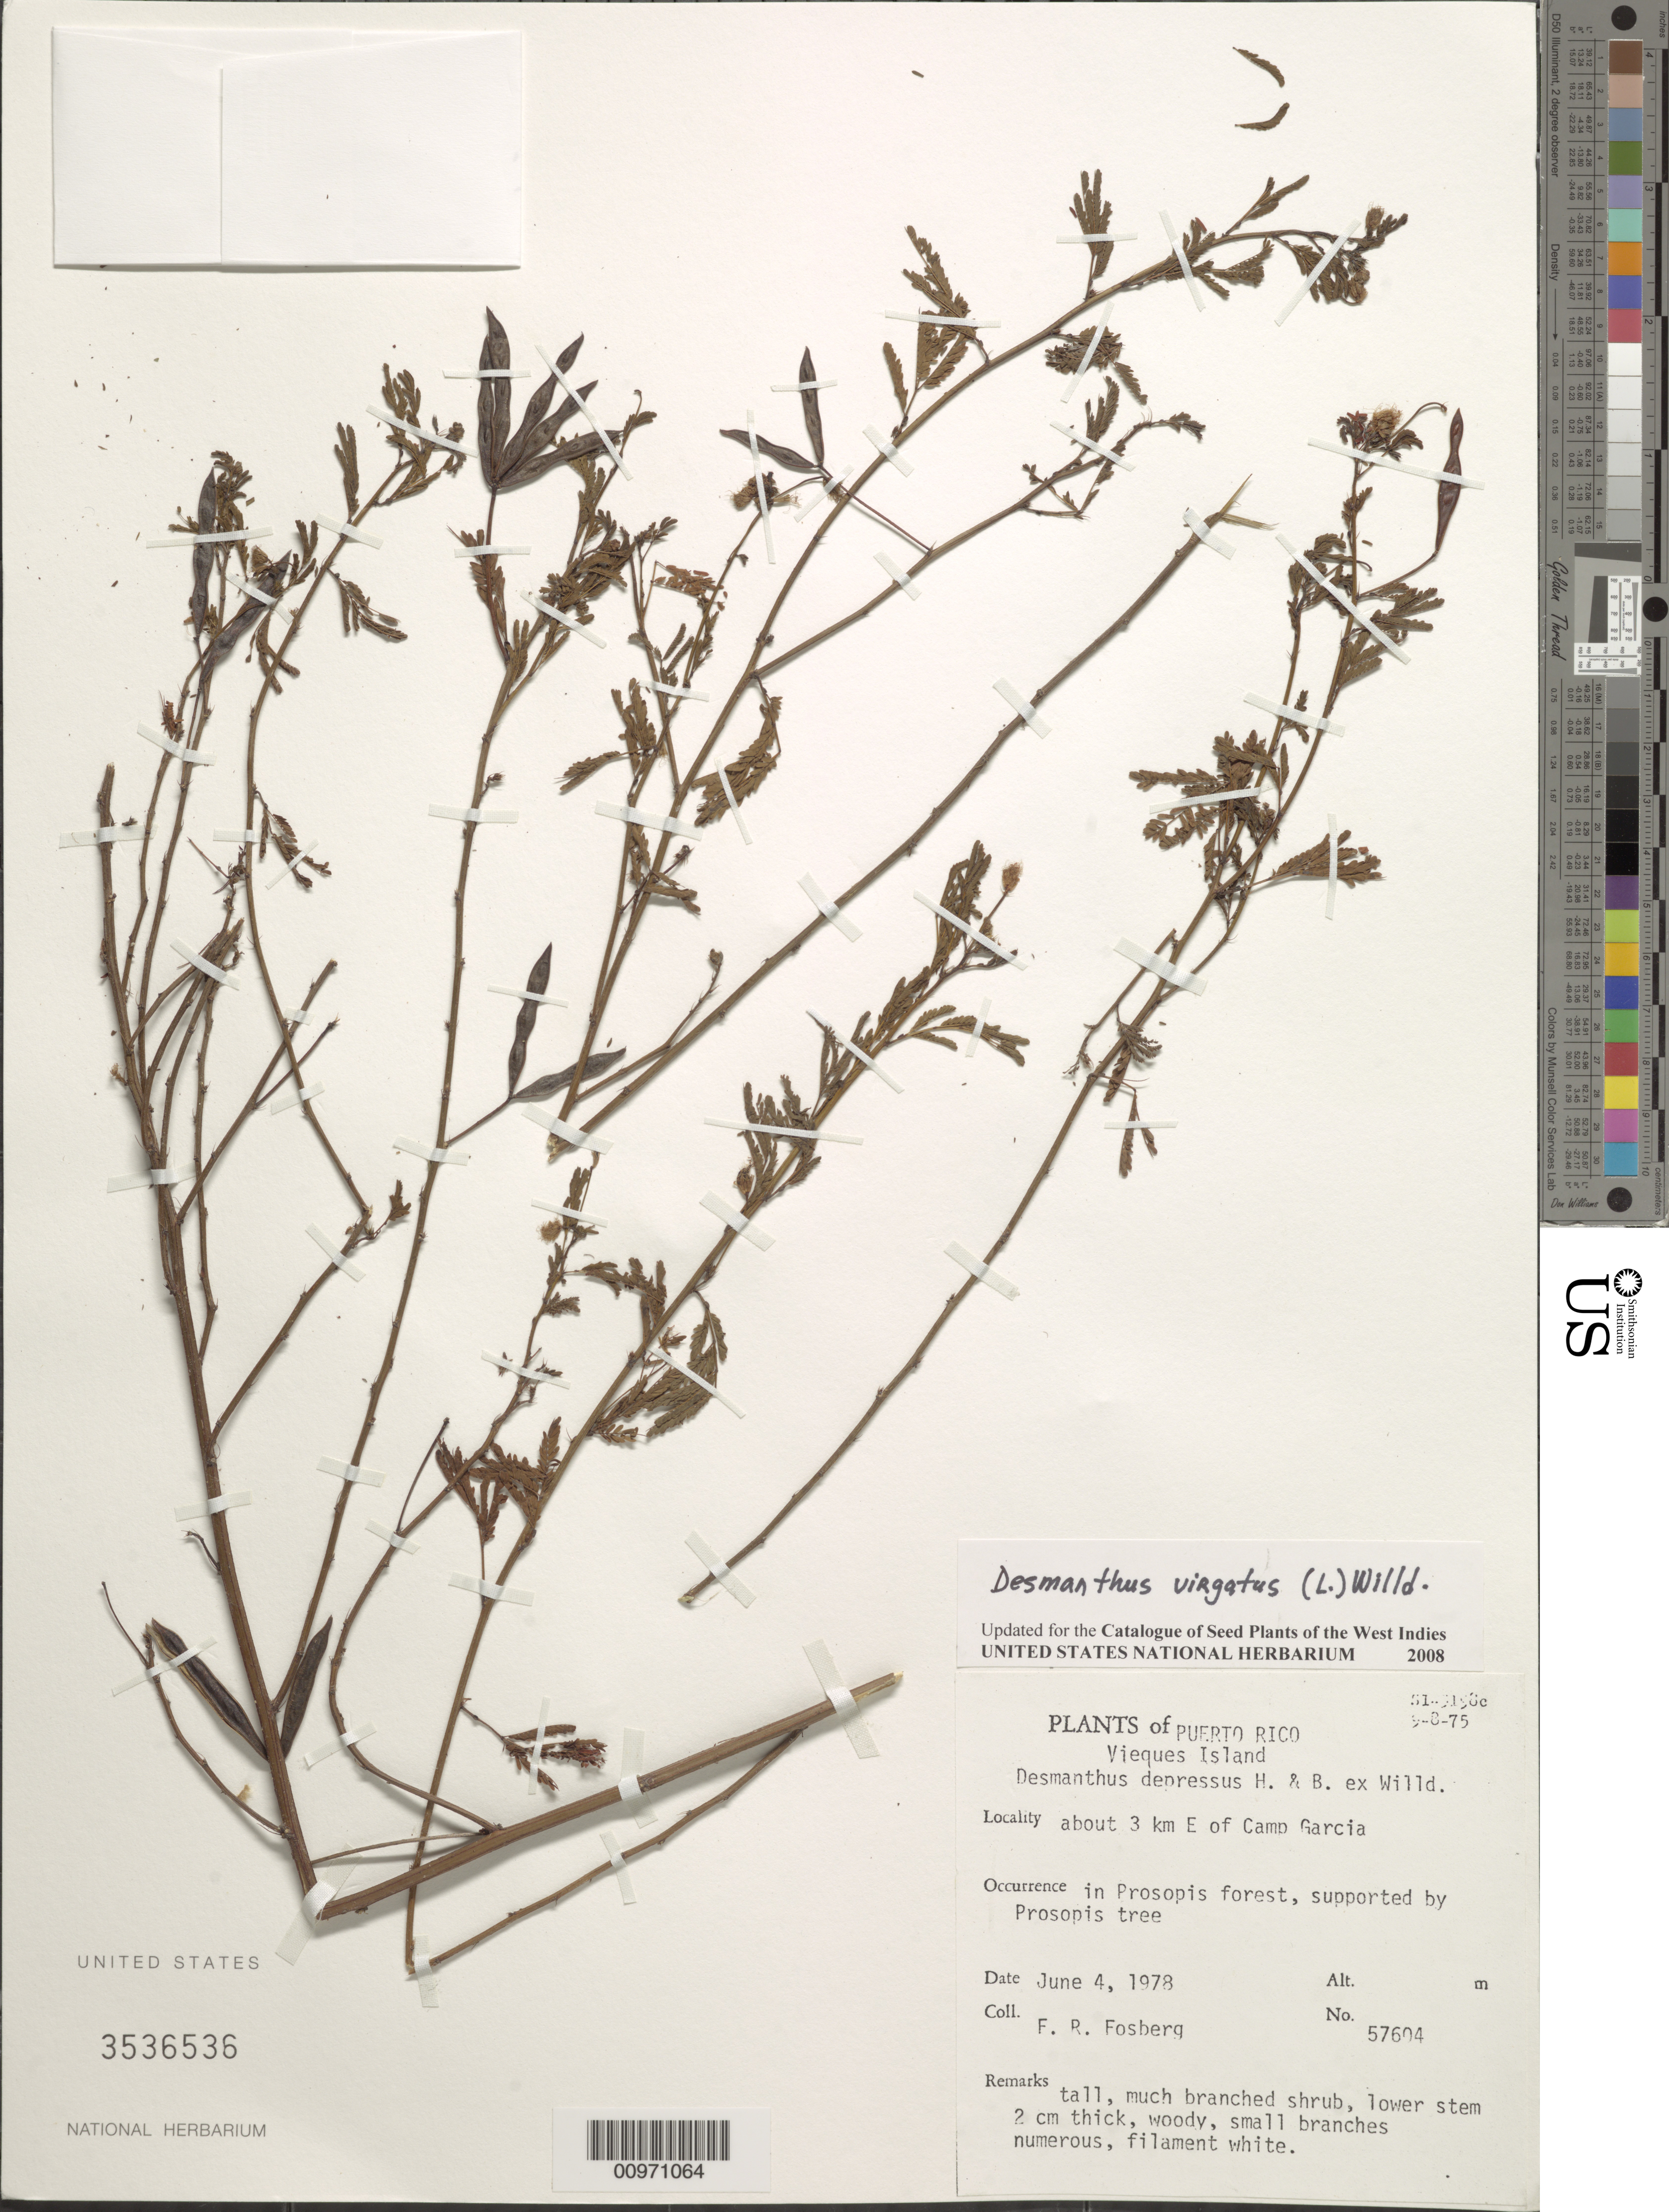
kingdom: Plantae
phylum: Tracheophyta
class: Magnoliopsida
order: Fabales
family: Fabaceae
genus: Desmanthus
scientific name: Desmanthus virgatus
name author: (L.) Willd.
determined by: Acevedo-Rodríguez, P., (BOT), Smithsonian Institution - National Museum of Natural History (UNITED STATES)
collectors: F. R. Fosberg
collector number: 57604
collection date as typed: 04 Jun 1978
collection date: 1978-06-04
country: Puerto Rico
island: Vieques I.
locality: About 3 km E of Camp Garcia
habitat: In Prosopis forest, supported by Prosopis tree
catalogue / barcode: US 3536536